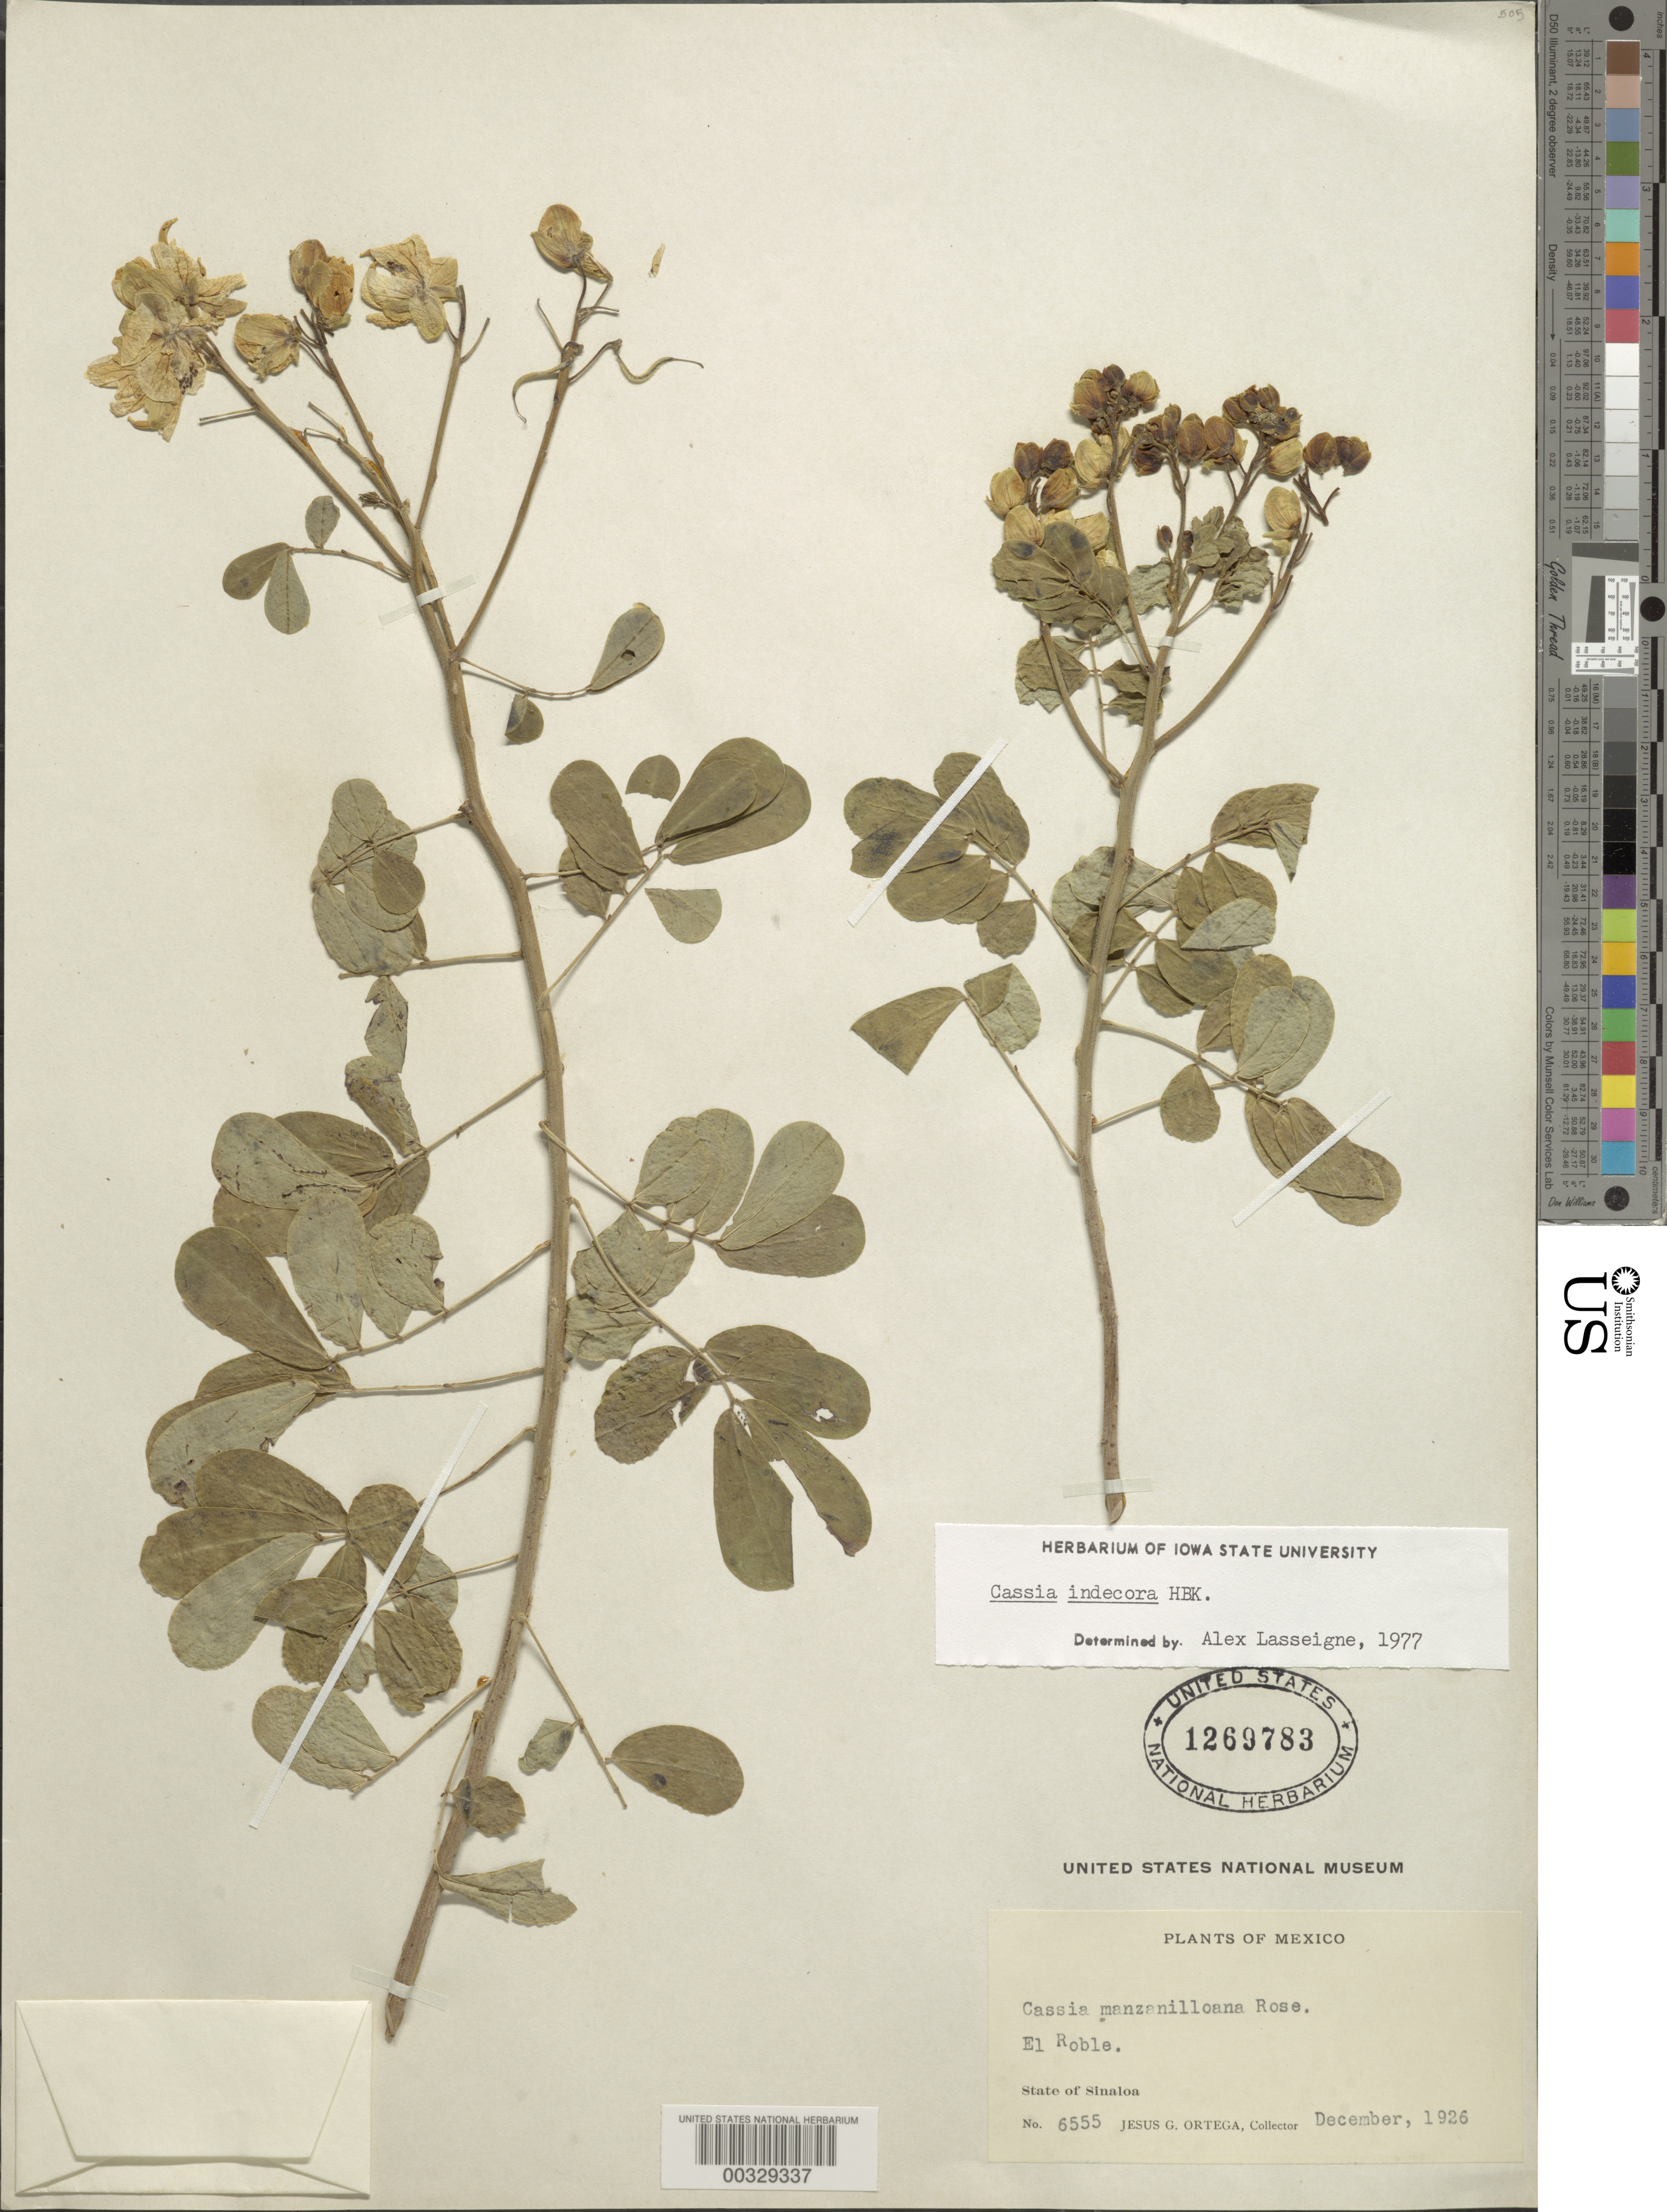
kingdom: Plantae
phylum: Tracheophyta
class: Magnoliopsida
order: Fabales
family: Fabaceae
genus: Senna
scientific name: Senna pendula var. advena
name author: (Vogel) H.S. Irwin & Barneby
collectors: J. Ortega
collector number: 6555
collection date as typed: Dec 1926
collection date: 1926-12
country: Mexico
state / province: Sinaloa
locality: El roble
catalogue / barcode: US 1269783